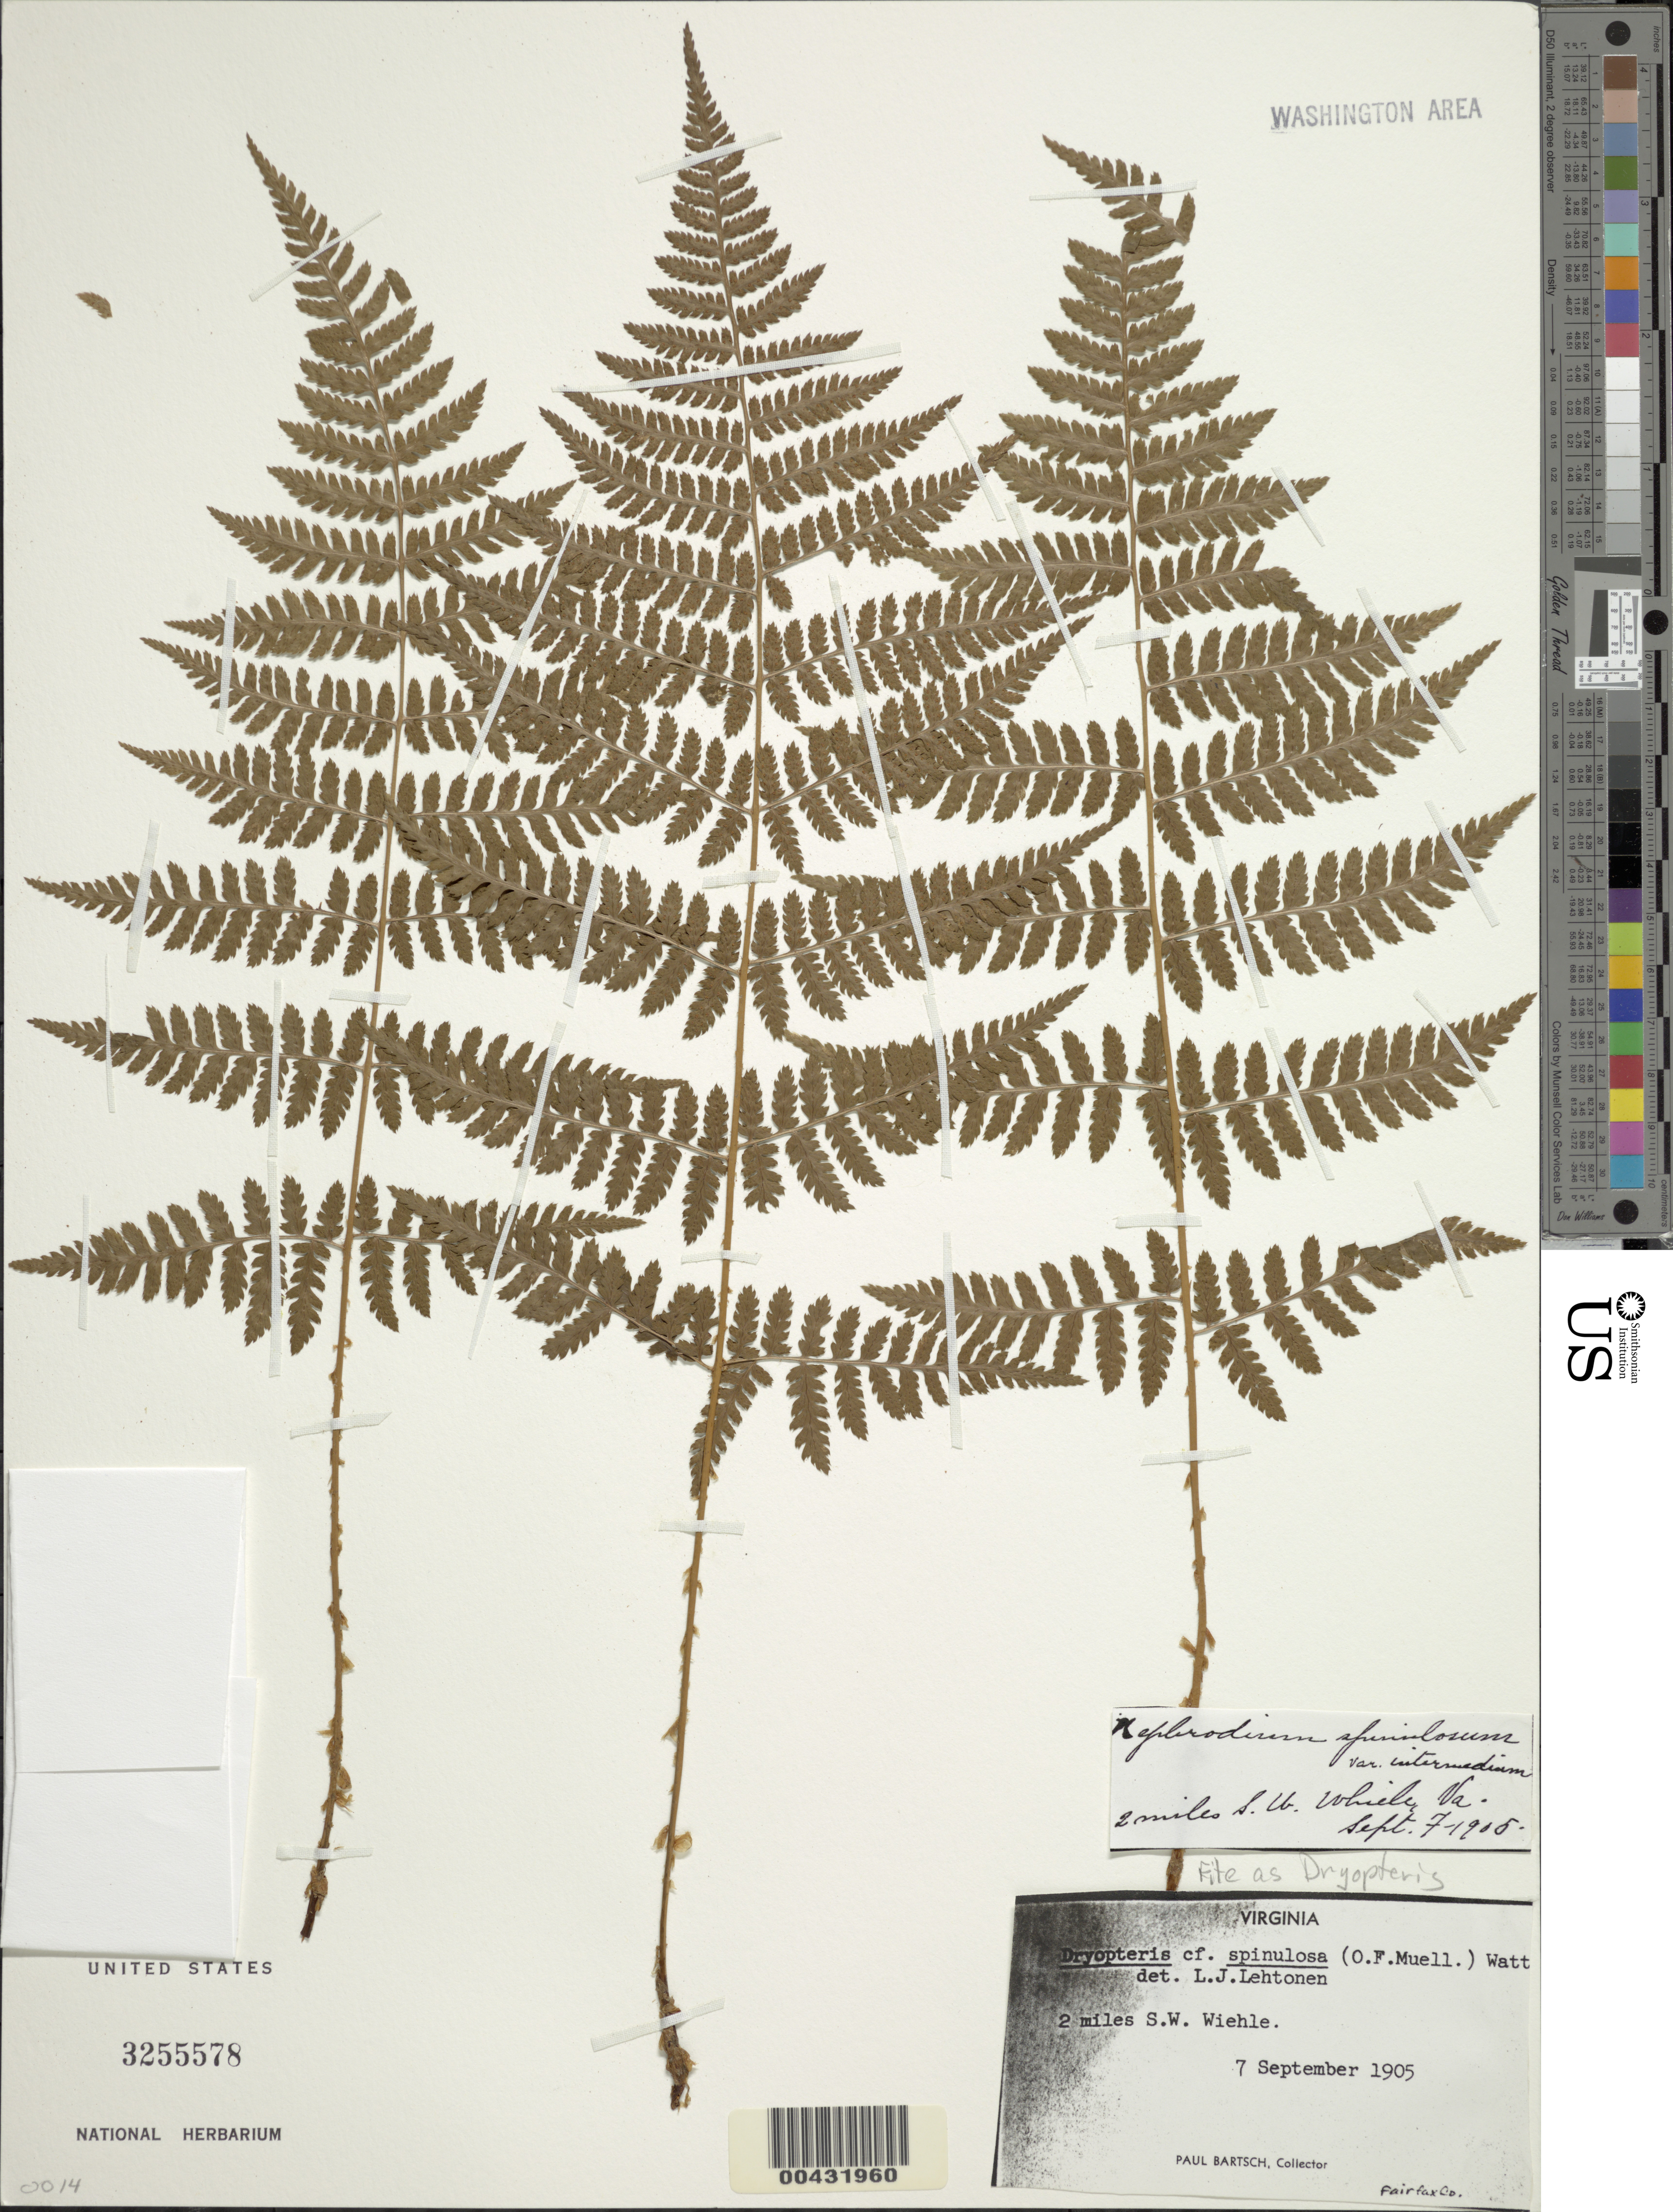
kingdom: Plantae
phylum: Tracheophyta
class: Polypodiopsida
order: Polypodiales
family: Dryopteridaceae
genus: Dryopteris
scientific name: Dryopteris carthusiana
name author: (Villars) H.P. Fuchs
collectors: P. Bartsch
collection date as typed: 07 Sep 1905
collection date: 1905-09-07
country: United States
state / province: Virginia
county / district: Fairfax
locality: SW of Wiehle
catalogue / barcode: US 3255578